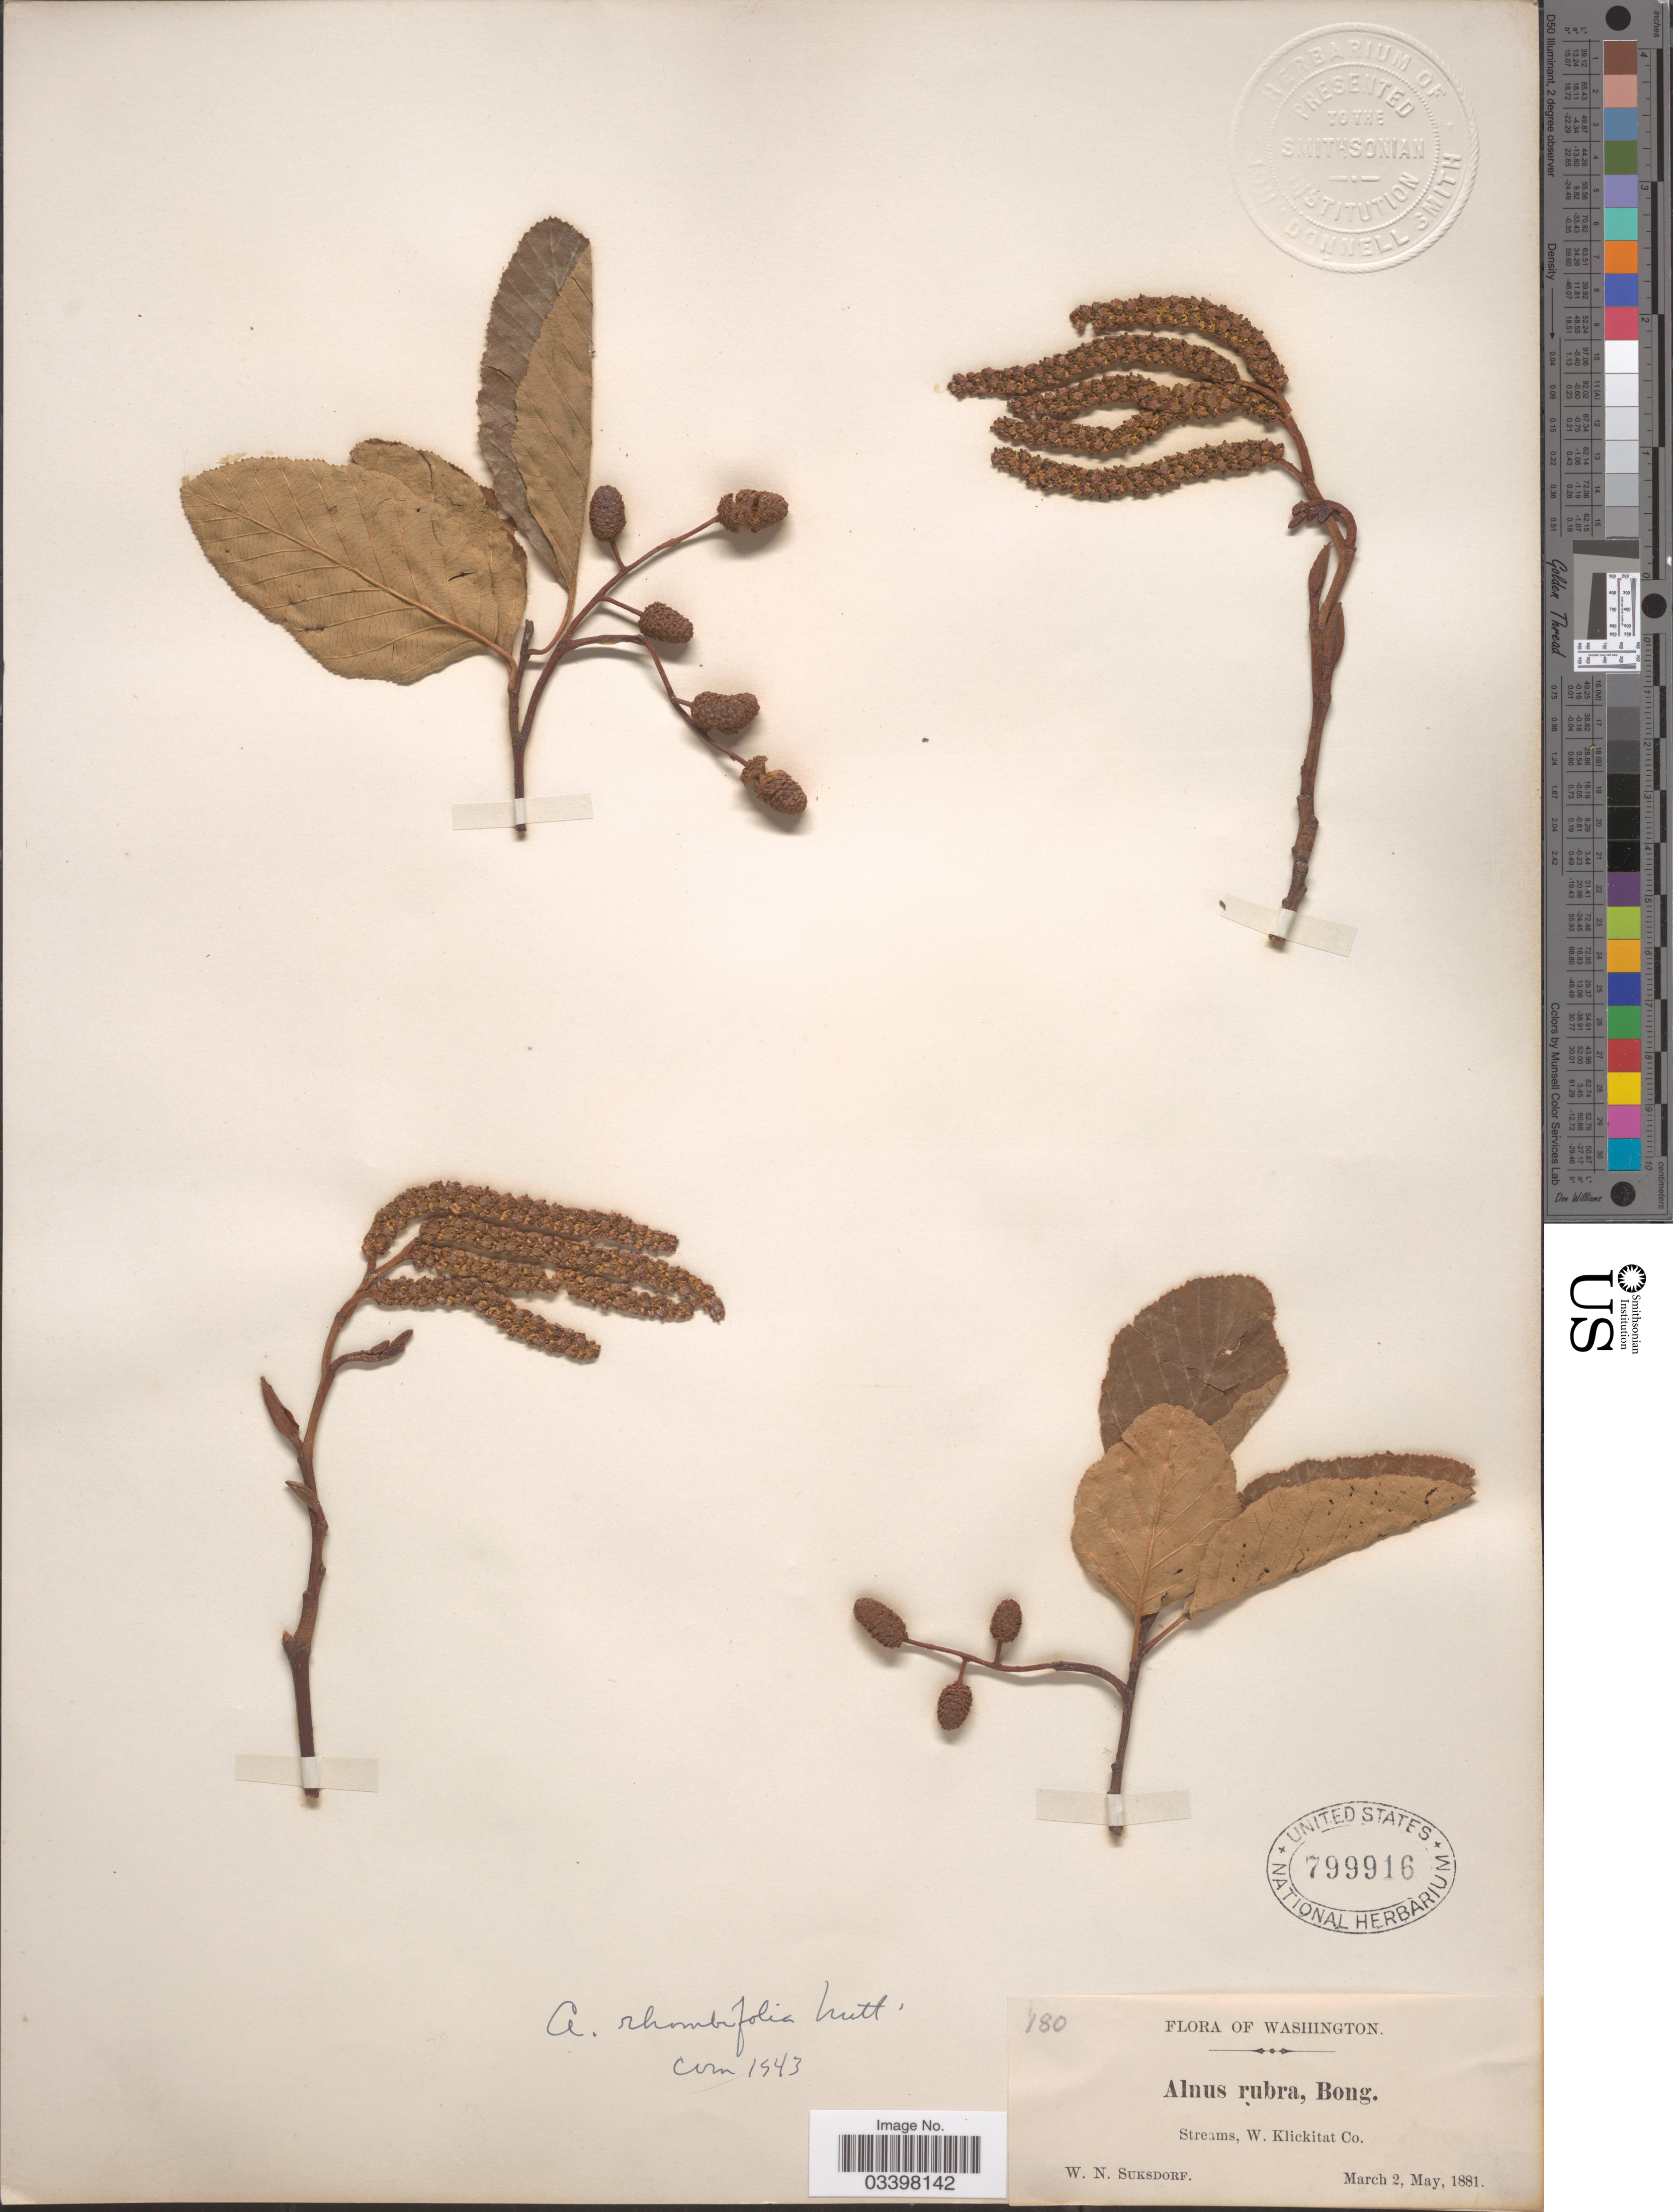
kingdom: Plantae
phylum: Tracheophyta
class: Magnoliopsida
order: Fagales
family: Betulaceae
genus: Alnus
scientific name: Alnus rhombifolia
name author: Nutt.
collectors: W. N. Suksdorf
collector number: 180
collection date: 1881-03-02/1881-05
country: United States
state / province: Washington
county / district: Klickitat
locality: Streams, W. Klickitat Co.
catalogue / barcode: US 799916